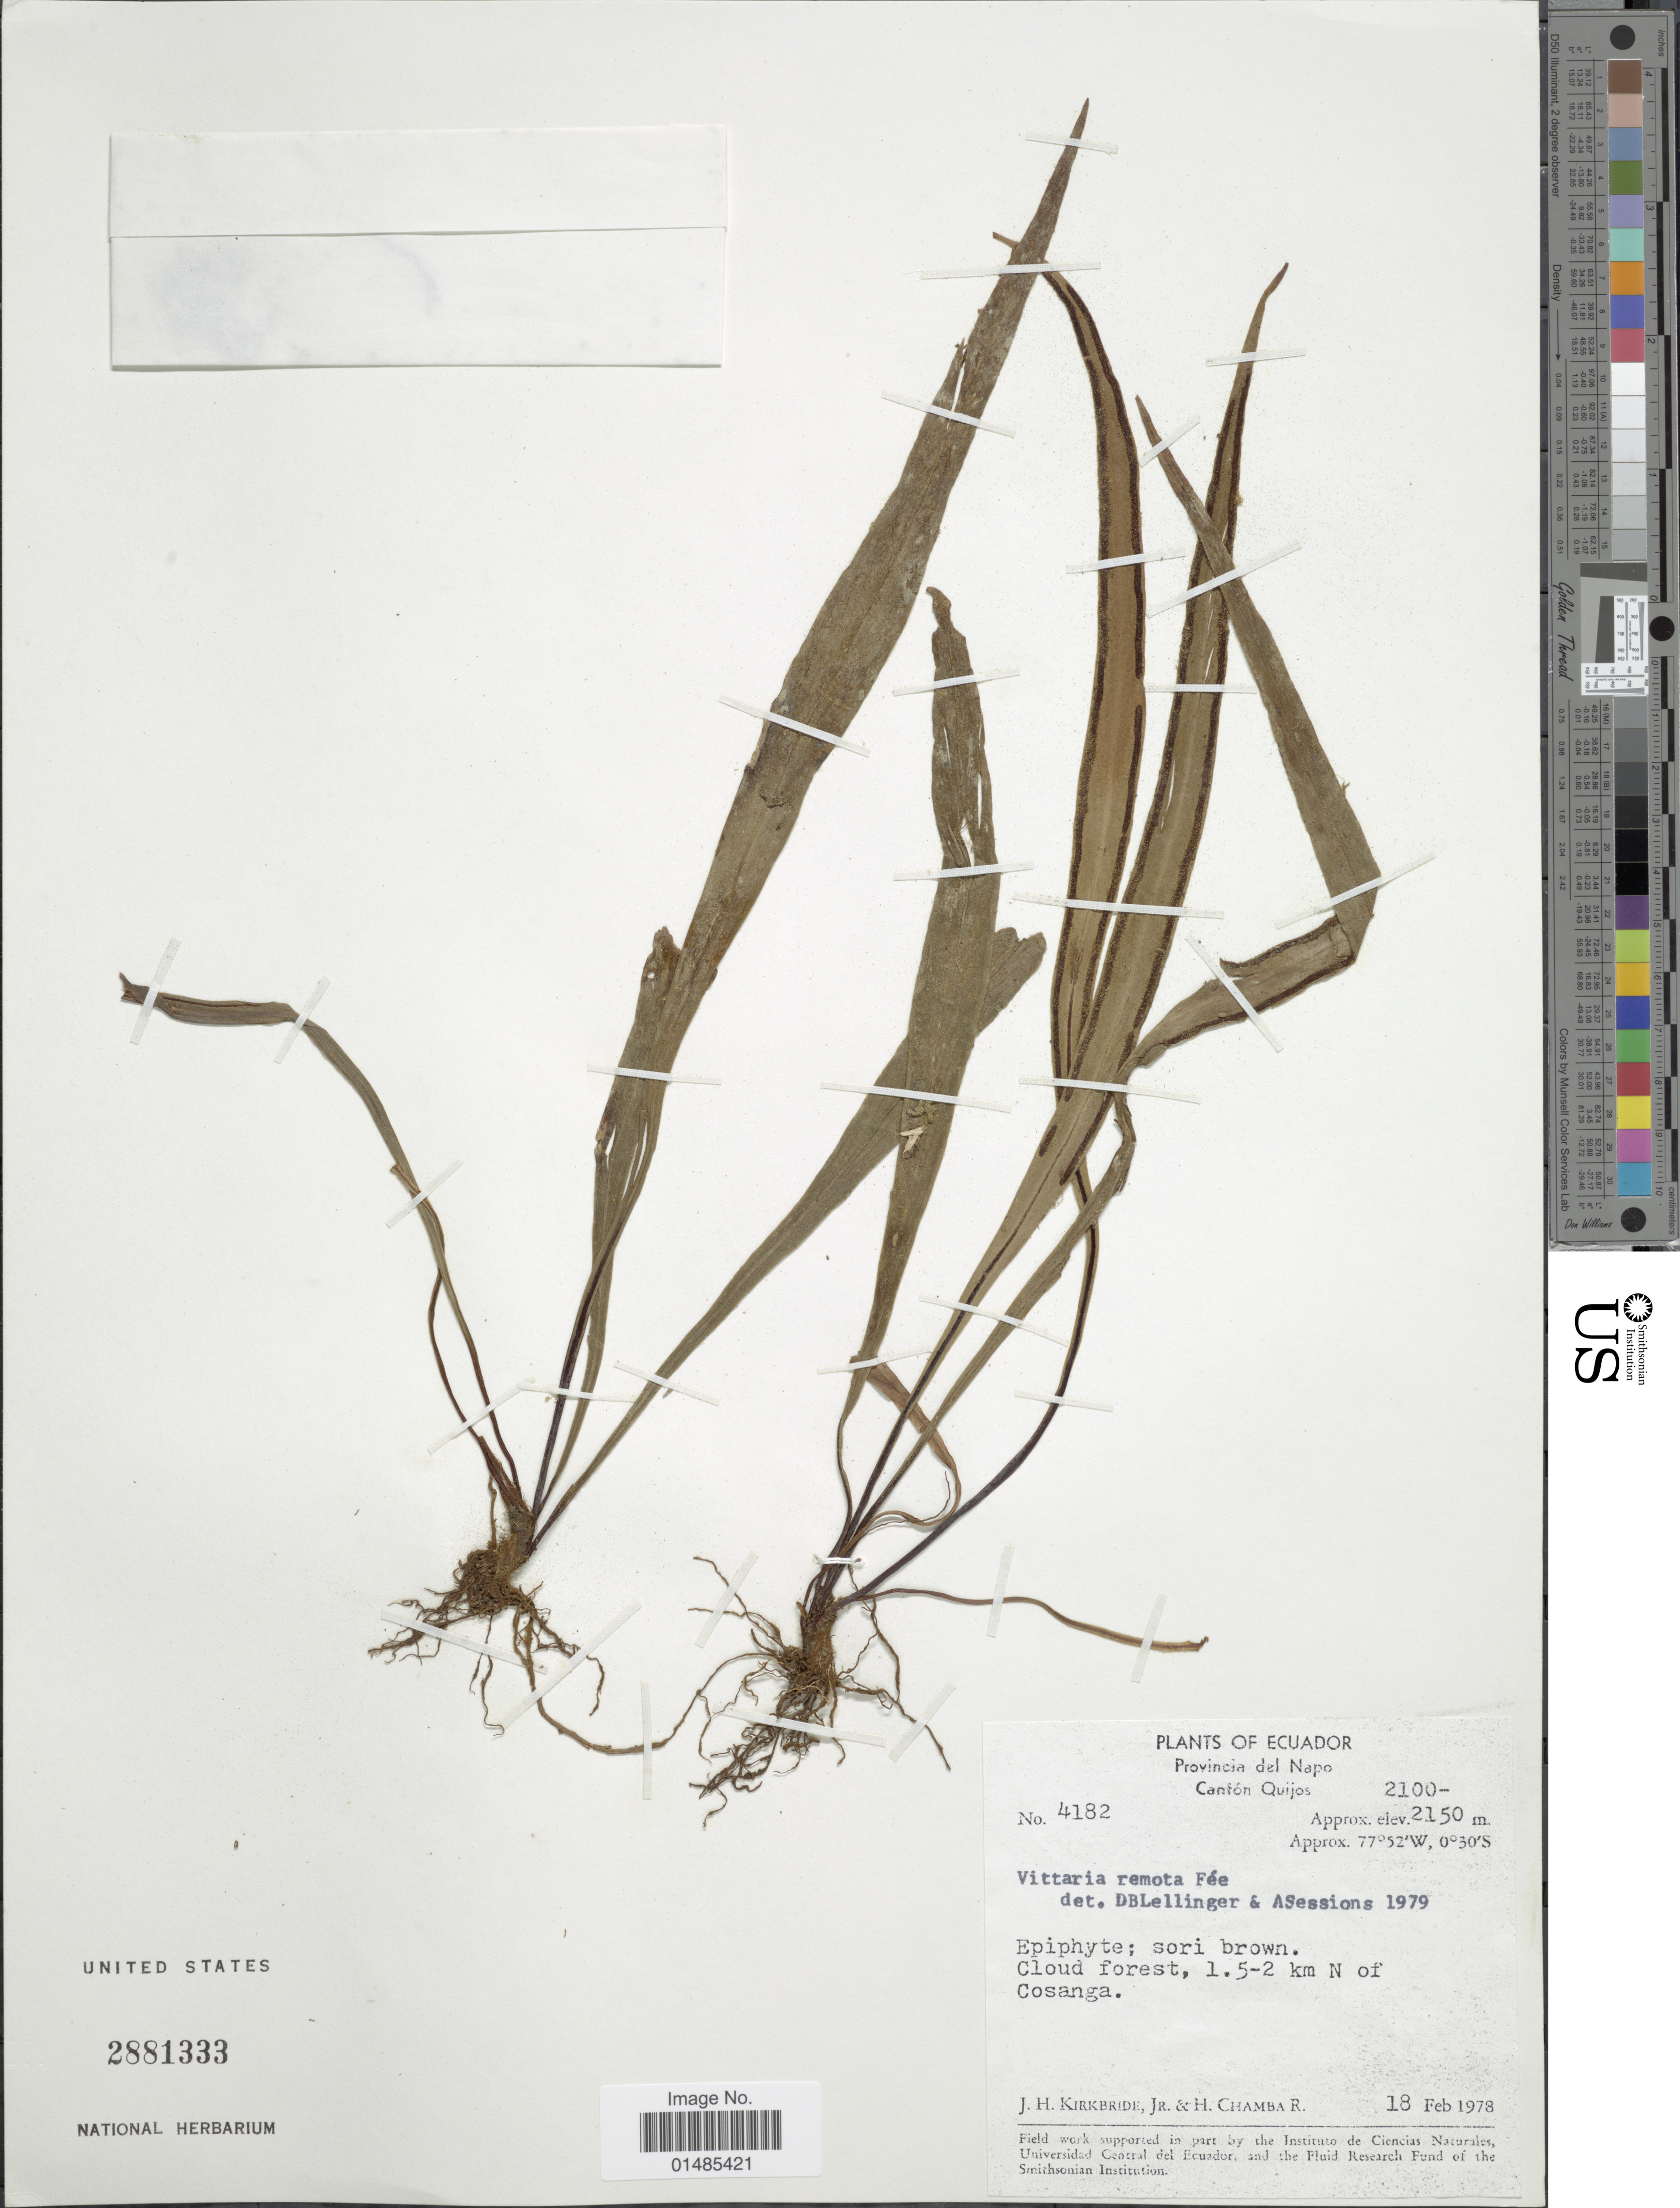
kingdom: Plantae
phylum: Tracheophyta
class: Polypodiopsida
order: Polypodiales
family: Pteridaceae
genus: Radiovittaria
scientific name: Radiovittaria remota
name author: (Fée) E.H. Crane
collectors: J. H. Kirkbride & H. Chamba-R.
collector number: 4182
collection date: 1978-02-18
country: Ecuador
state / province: Napo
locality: Cantón Quijos. 1.5-2 km N of Cosanga.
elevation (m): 2100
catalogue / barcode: US 2881333